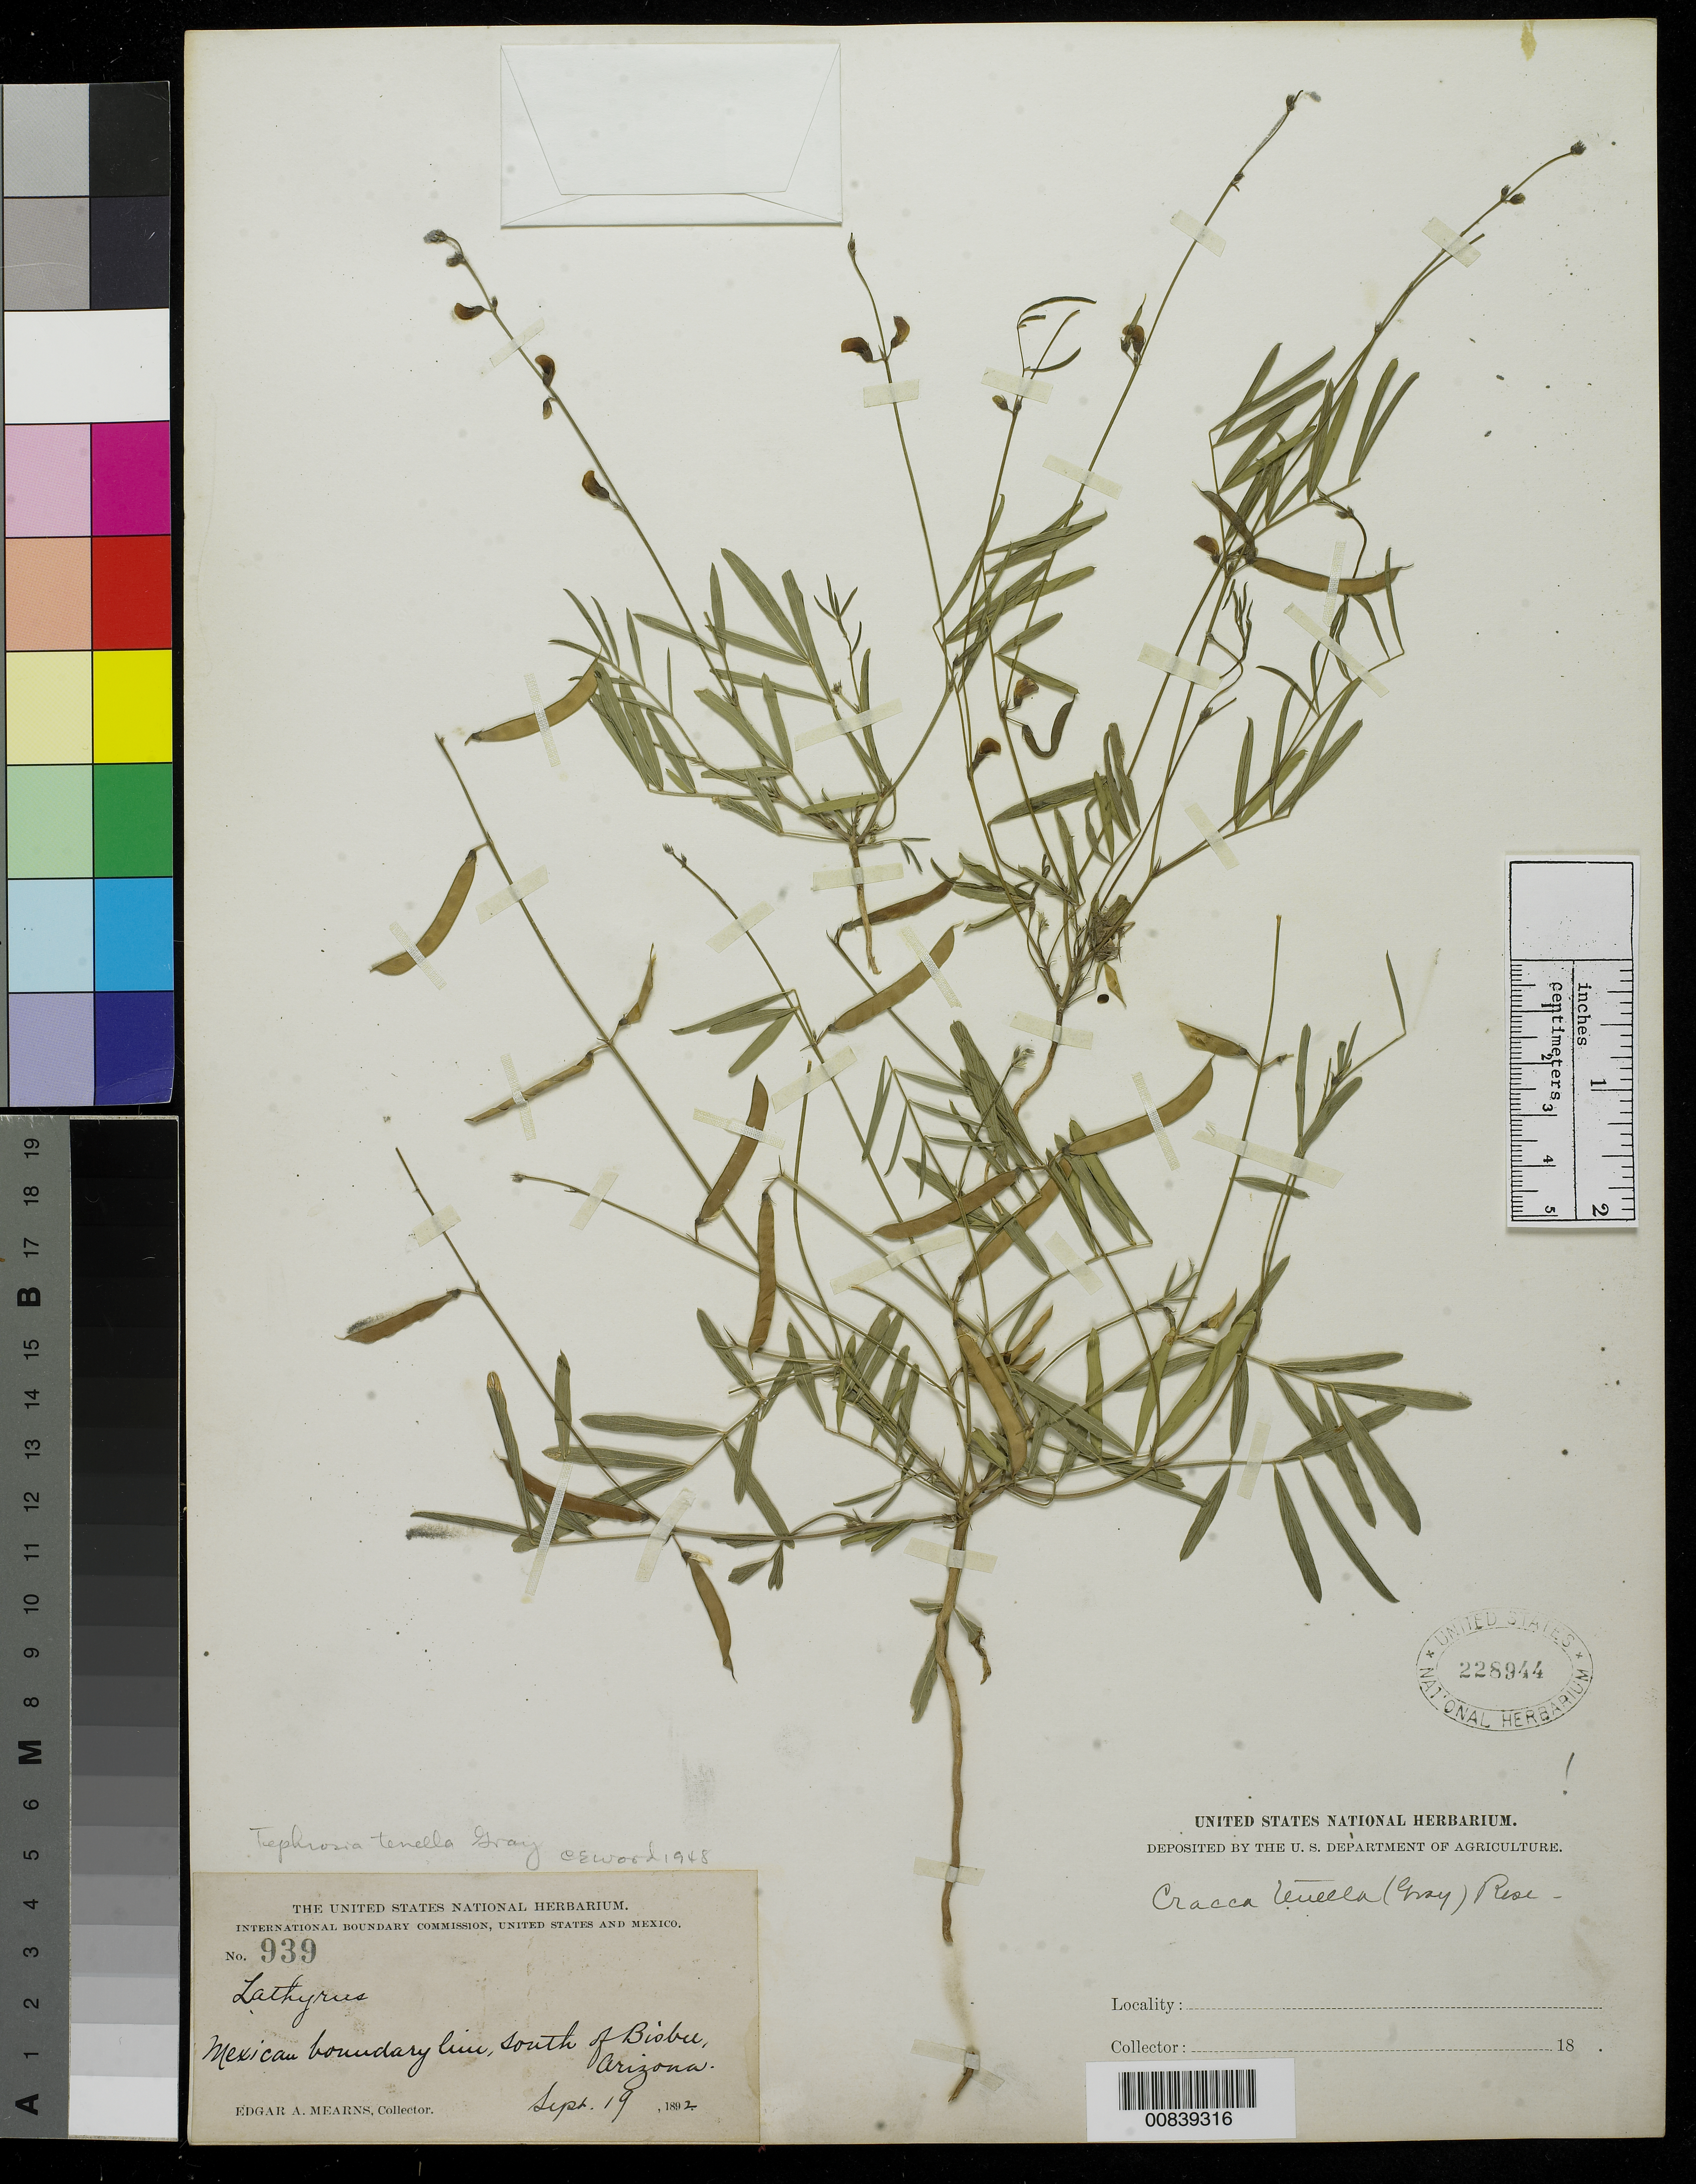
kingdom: Plantae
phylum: Tracheophyta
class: Magnoliopsida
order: Fabales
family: Fabaceae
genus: Tephrosia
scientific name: Tephrosia tenella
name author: A. Gray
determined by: Wood, C. E., Jr.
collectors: E. A. Mearns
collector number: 939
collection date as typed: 19 Sep 1892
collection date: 1892-09-19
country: United States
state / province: Arizona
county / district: Cochise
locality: Mexican Boundary Line, S of Bisbee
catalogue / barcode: US 228944